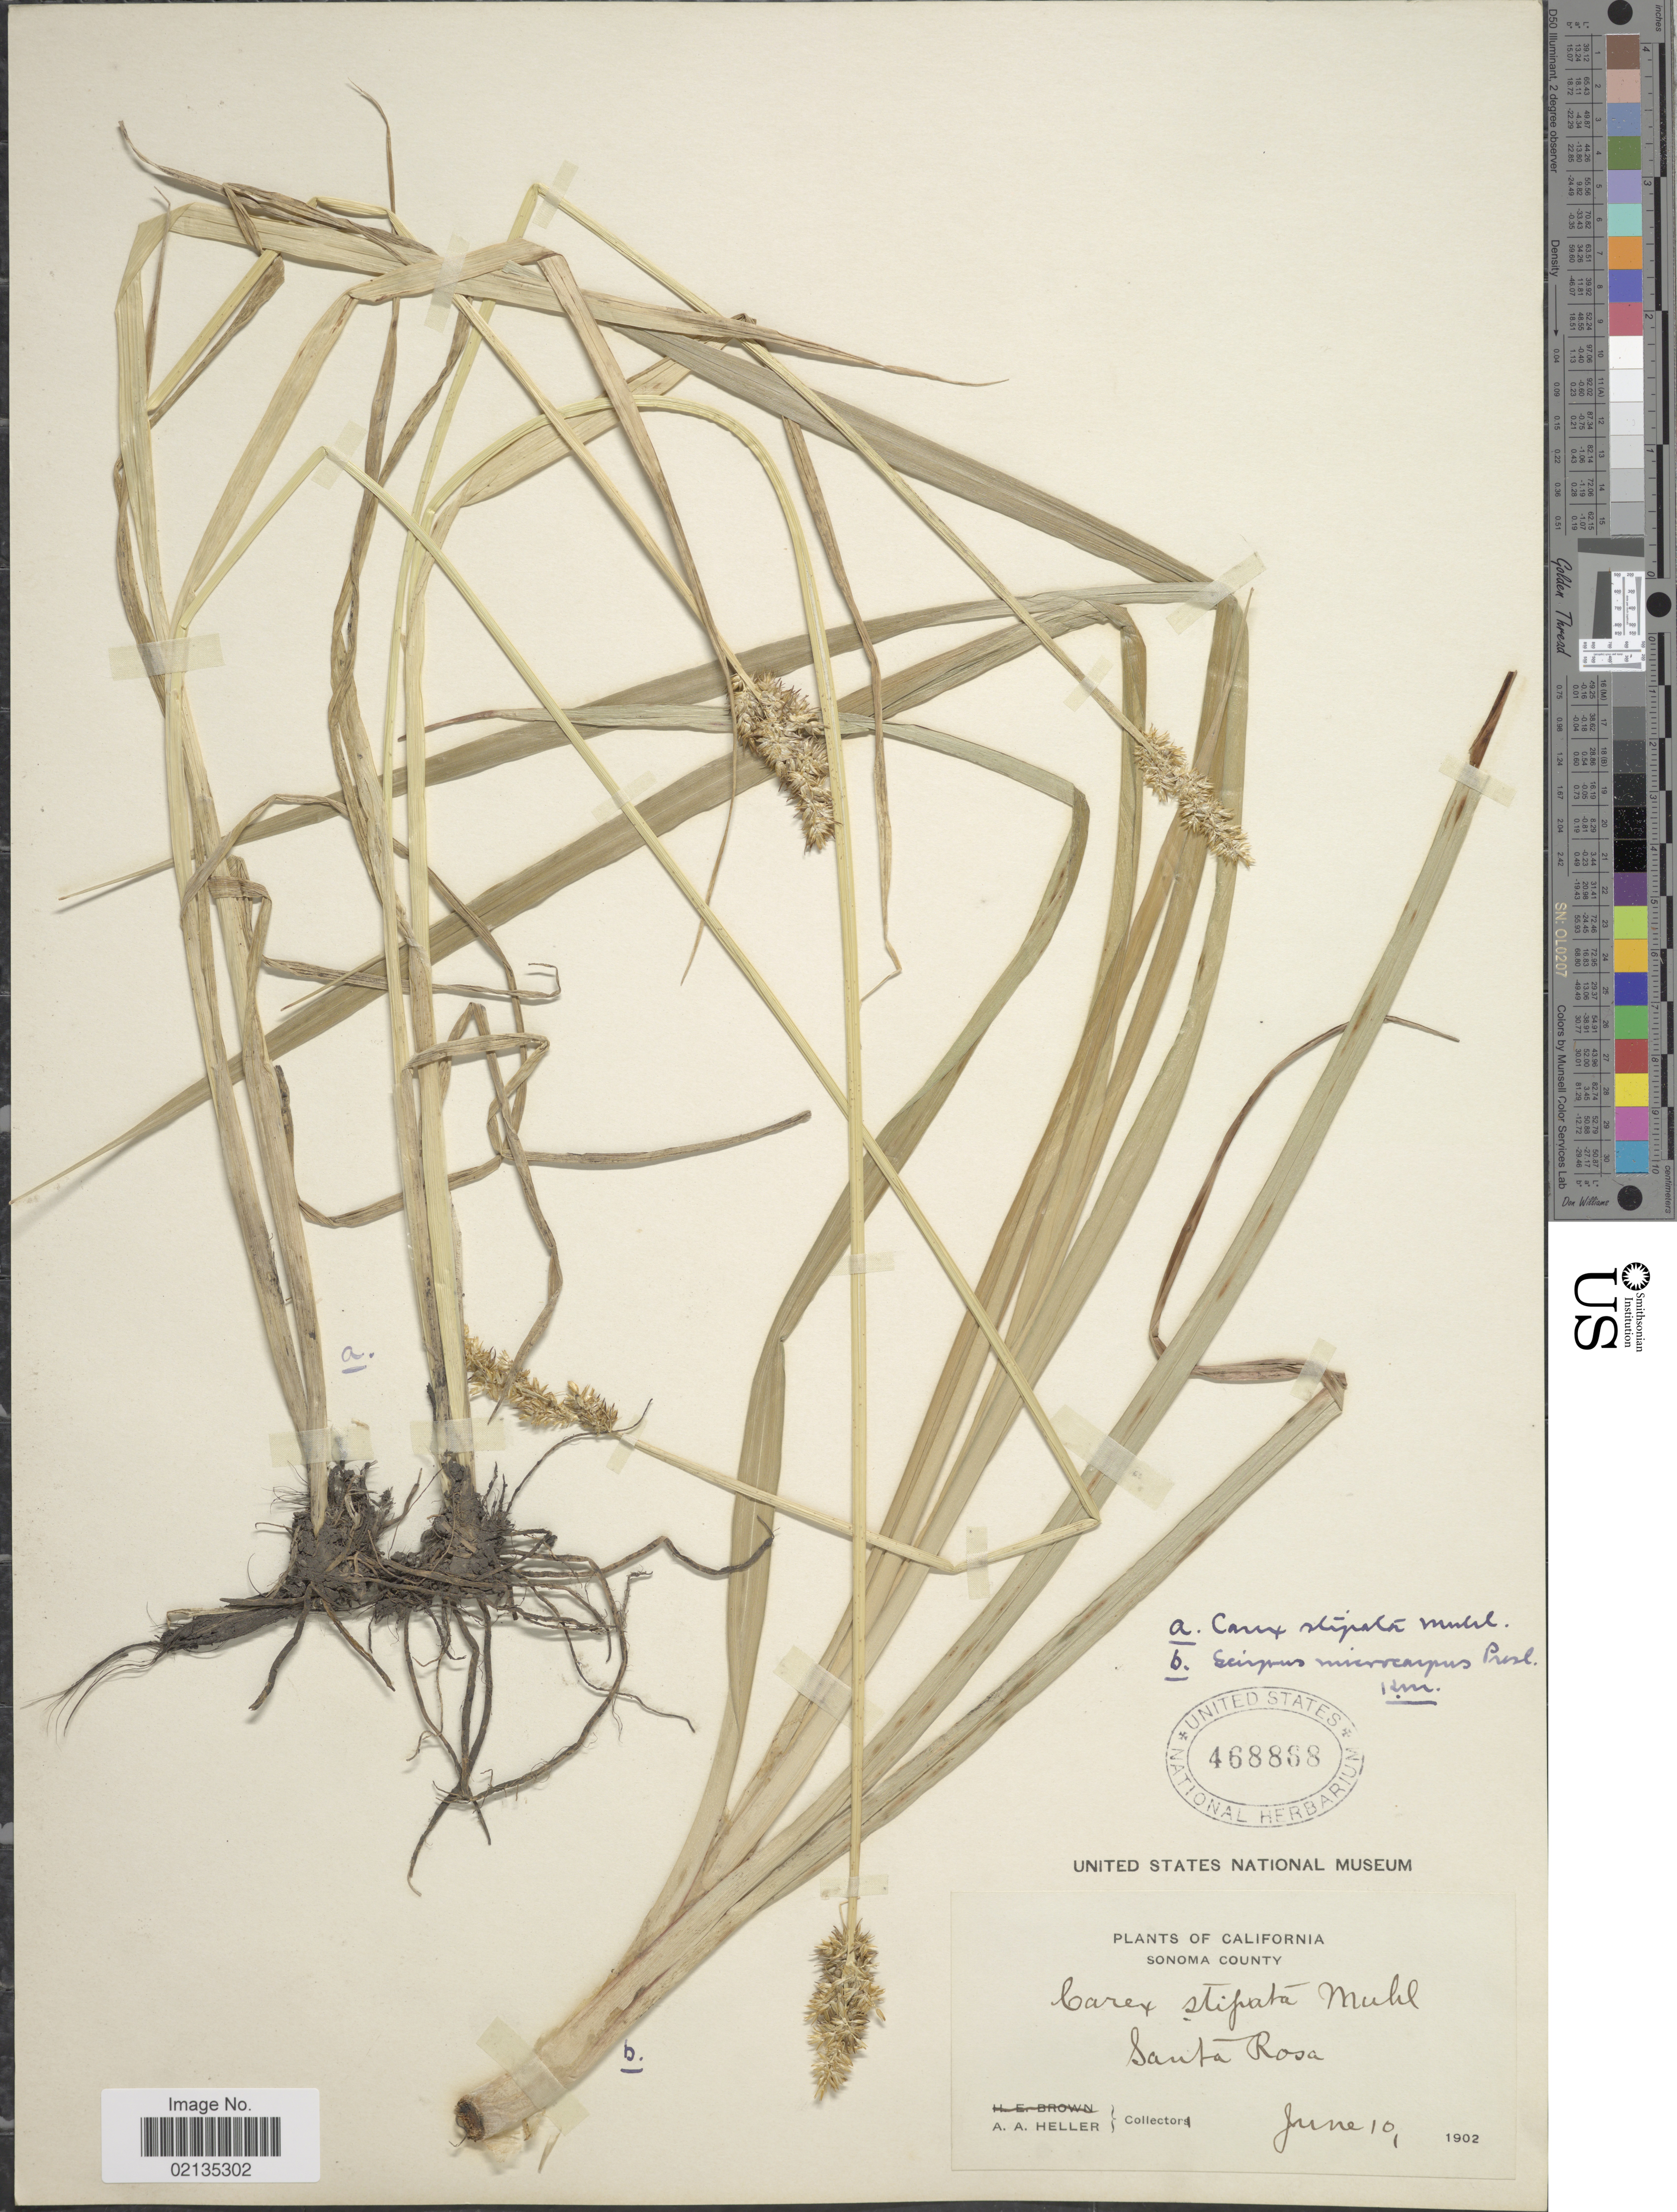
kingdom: Plantae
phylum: Tracheophyta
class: Liliopsida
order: Poales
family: Cyperaceae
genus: Carex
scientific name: Carex stipata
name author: Muhl. ex Willd.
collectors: A. A. Heller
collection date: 1902-06-10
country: United States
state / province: California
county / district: Sonoma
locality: Sonoma County, Santa Rosa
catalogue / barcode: US 468868